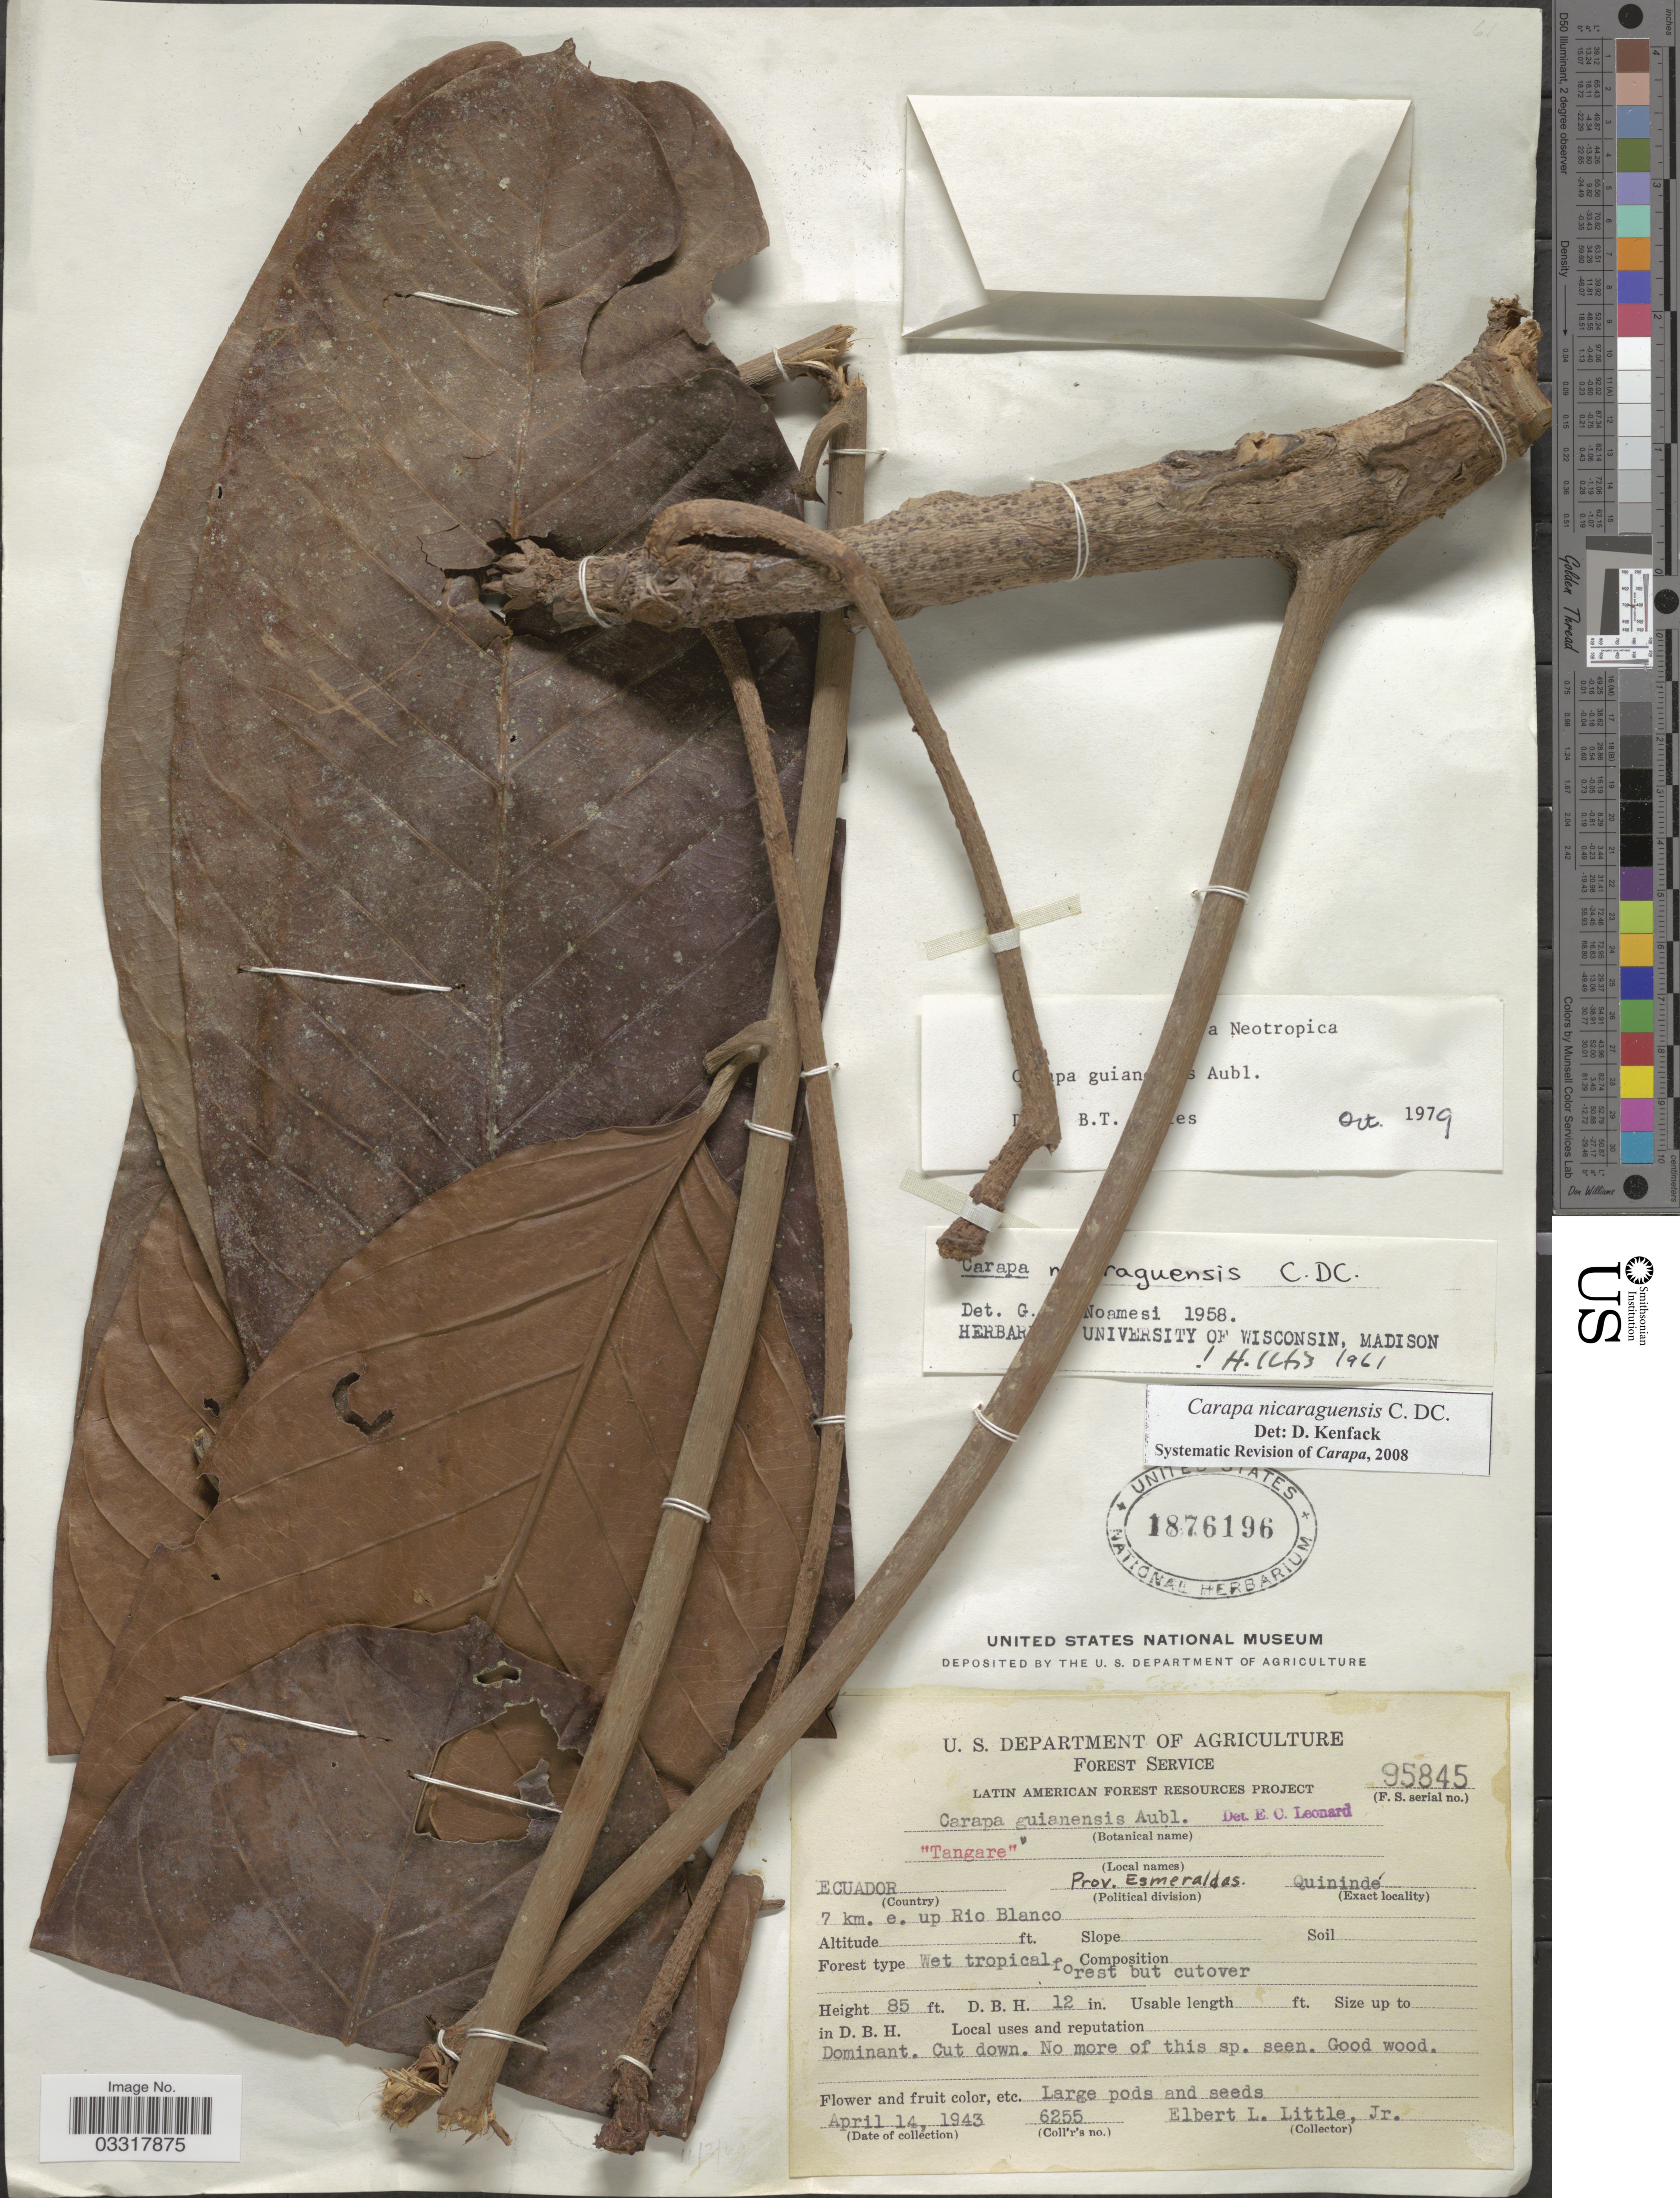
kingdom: Plantae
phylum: Tracheophyta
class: Magnoliopsida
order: Sapindales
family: Meliaceae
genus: Carapa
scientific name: Carapa nicaraguensis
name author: C. DC.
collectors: E. L. Little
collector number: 6255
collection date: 1943-04-14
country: Ecuador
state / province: Esmeraldas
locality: Quinindé, 7 km. e. up Rio Blanco.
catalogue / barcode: US 1876196